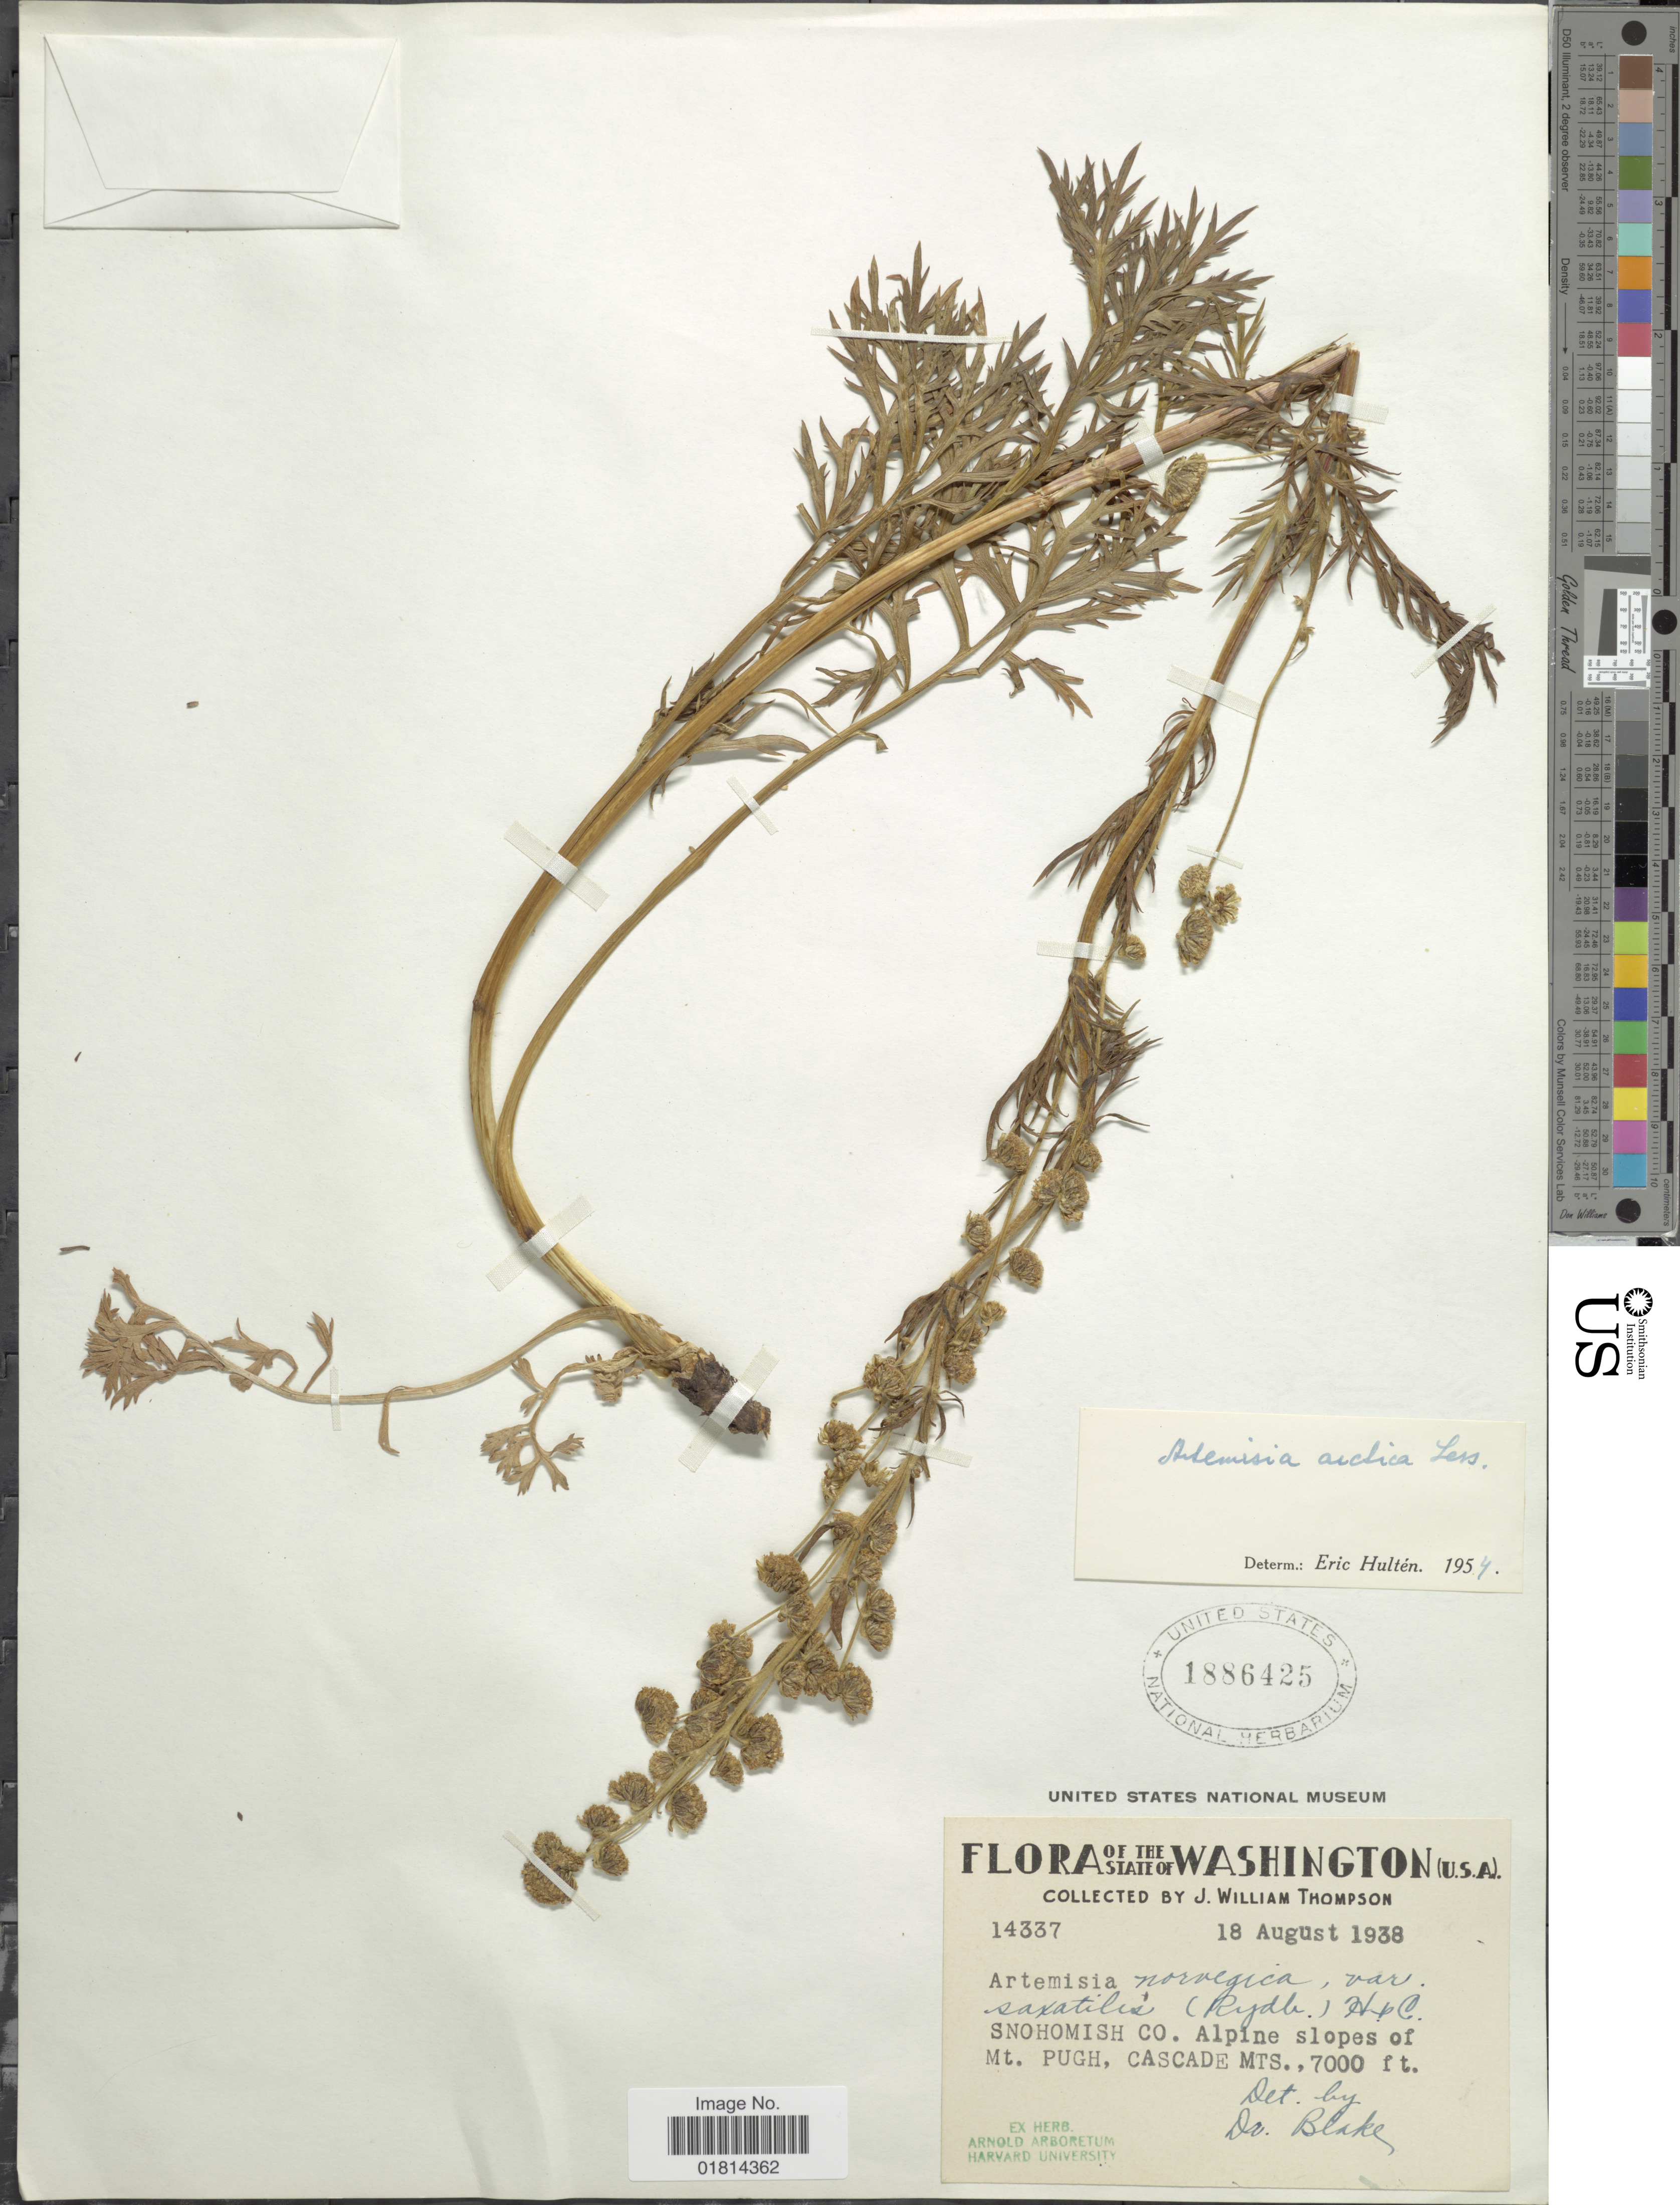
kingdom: Plantae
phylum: Tracheophyta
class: Magnoliopsida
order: Asterales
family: Asteraceae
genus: Artemisia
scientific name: Artemisia arctica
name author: Less.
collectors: J. W. Thompson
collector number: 14337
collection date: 1938-08-18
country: United States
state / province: Washington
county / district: Snohomish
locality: Snohomisch Co. Alpine slopes of Mt. Pugh, Cascade Mts.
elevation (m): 2134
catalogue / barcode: US 1886425